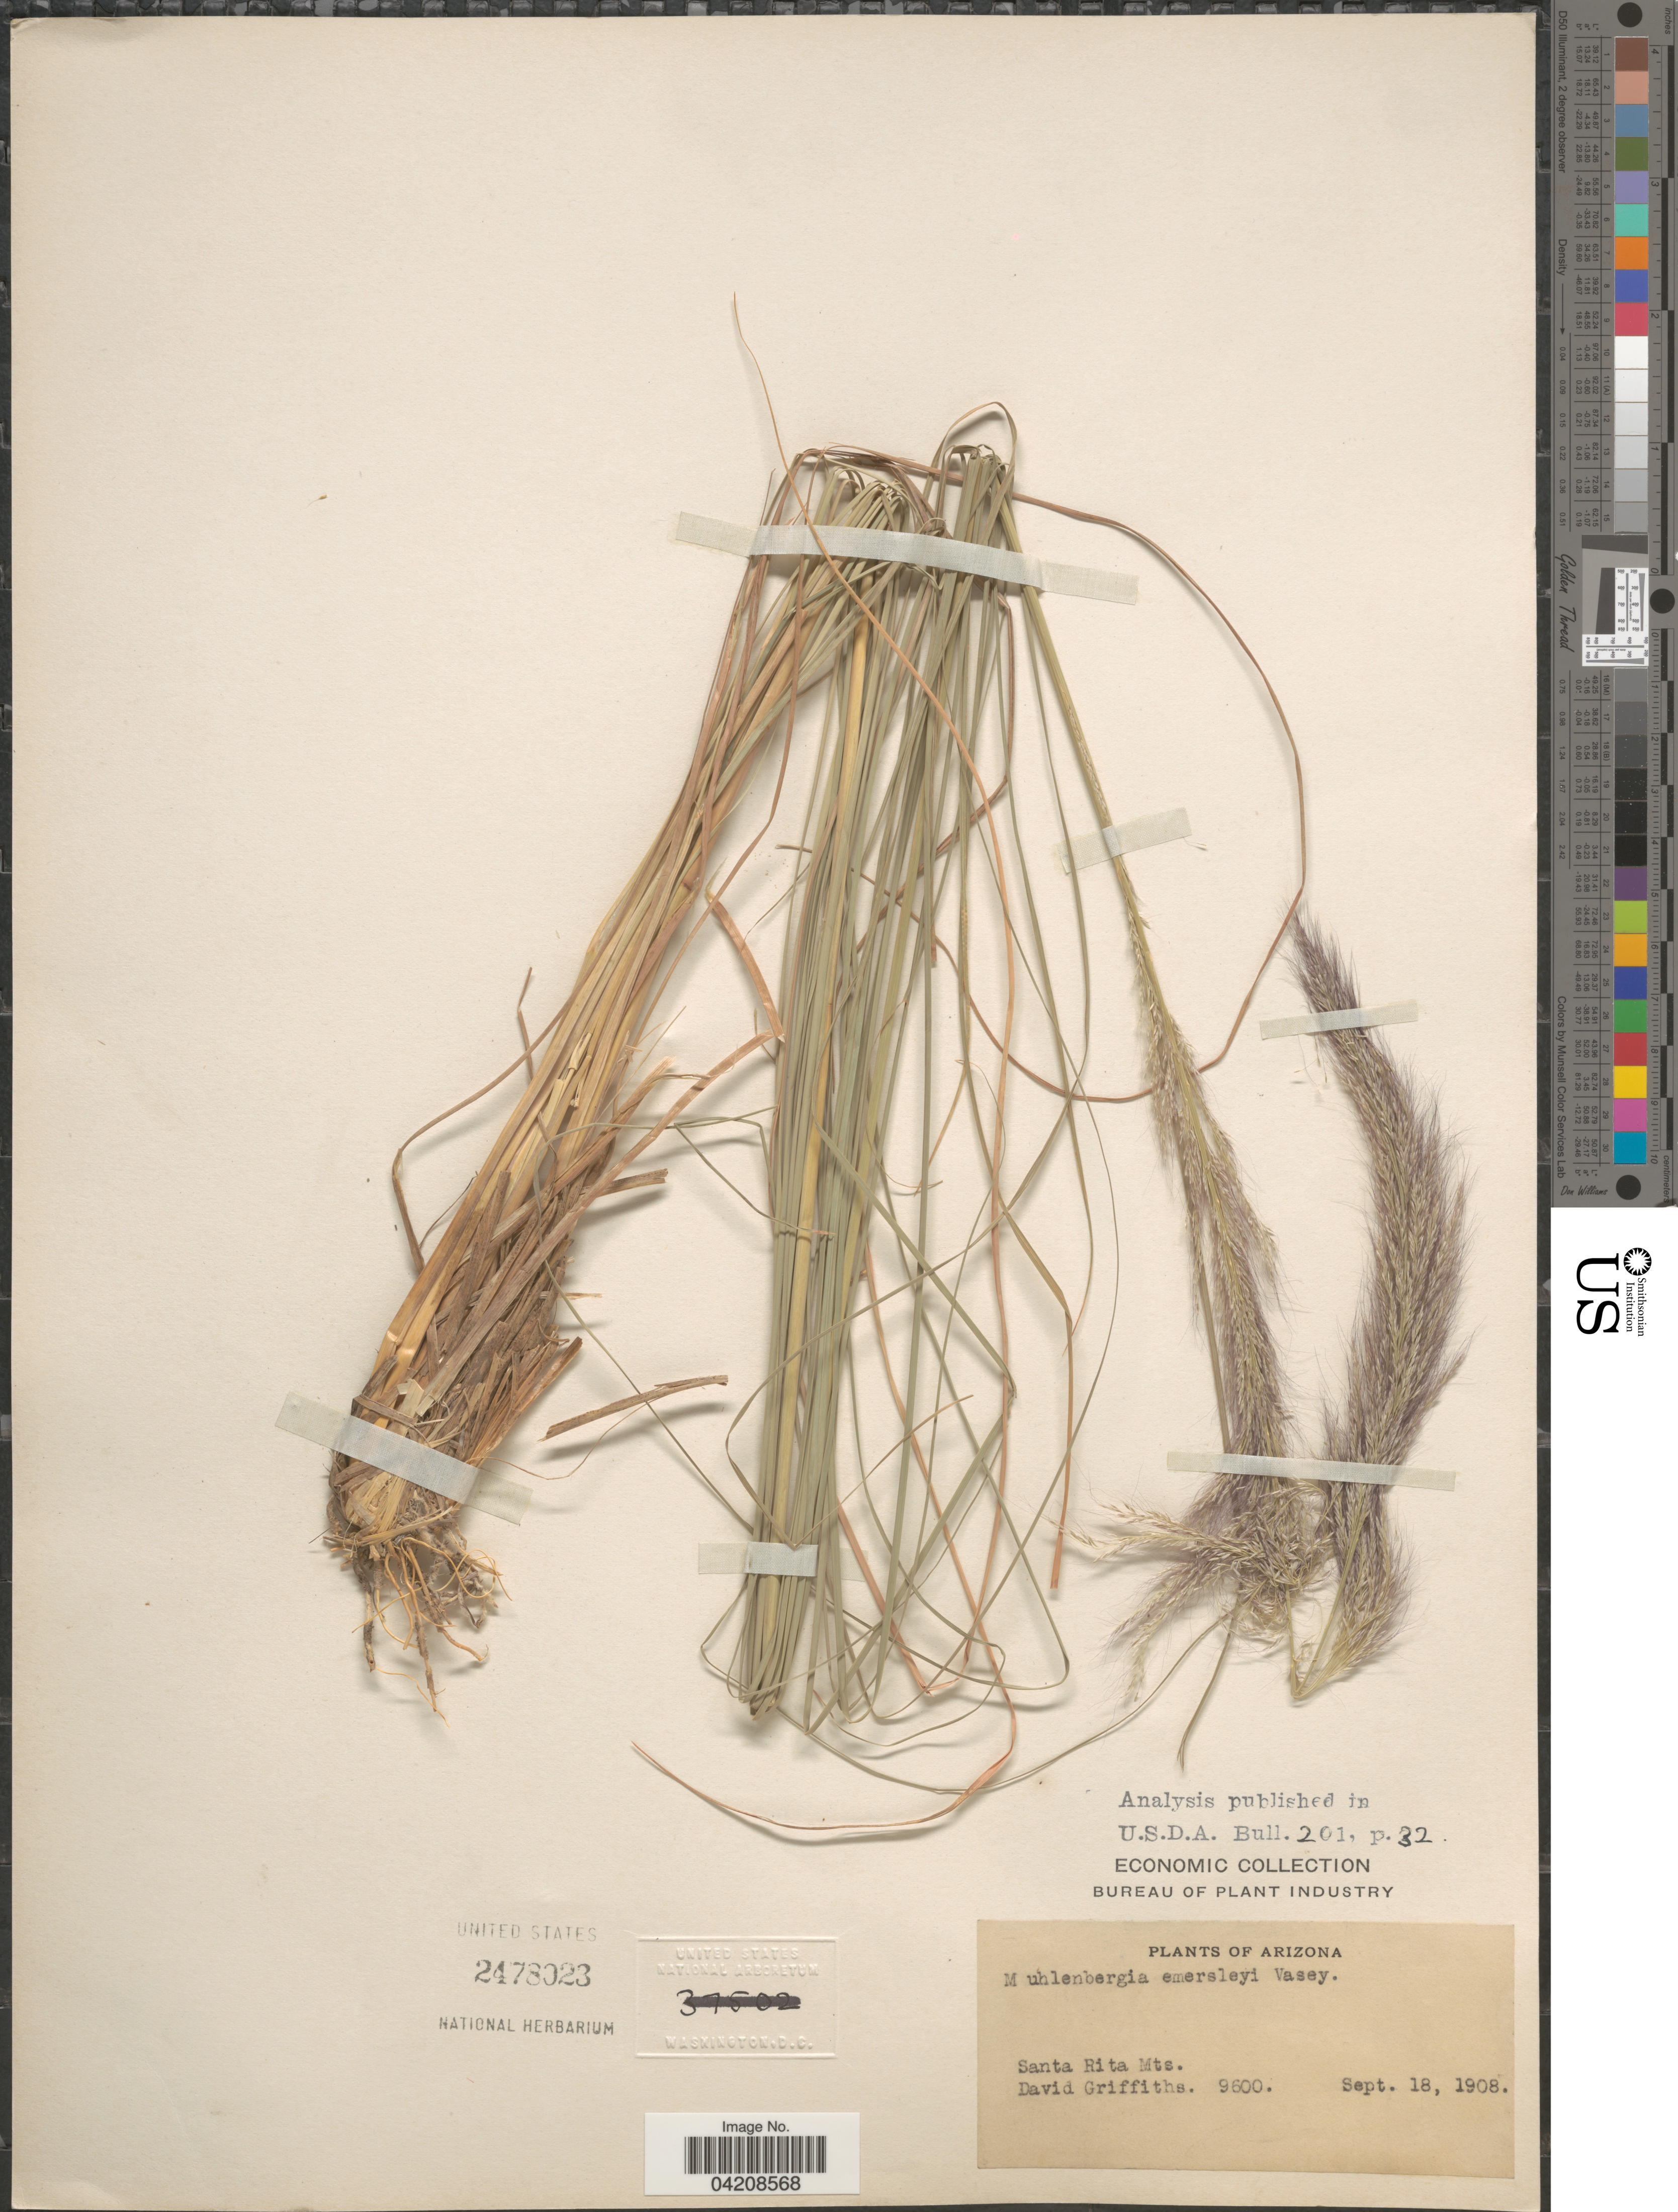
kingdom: Plantae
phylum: Tracheophyta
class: Liliopsida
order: Poales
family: Poaceae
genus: Muhlenbergia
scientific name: Muhlenbergia emersleyi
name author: Vasey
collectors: D. Griffiths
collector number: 9600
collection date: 1908-09-18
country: United States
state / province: Arizona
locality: Santa Rita Mts.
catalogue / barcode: US 2478023